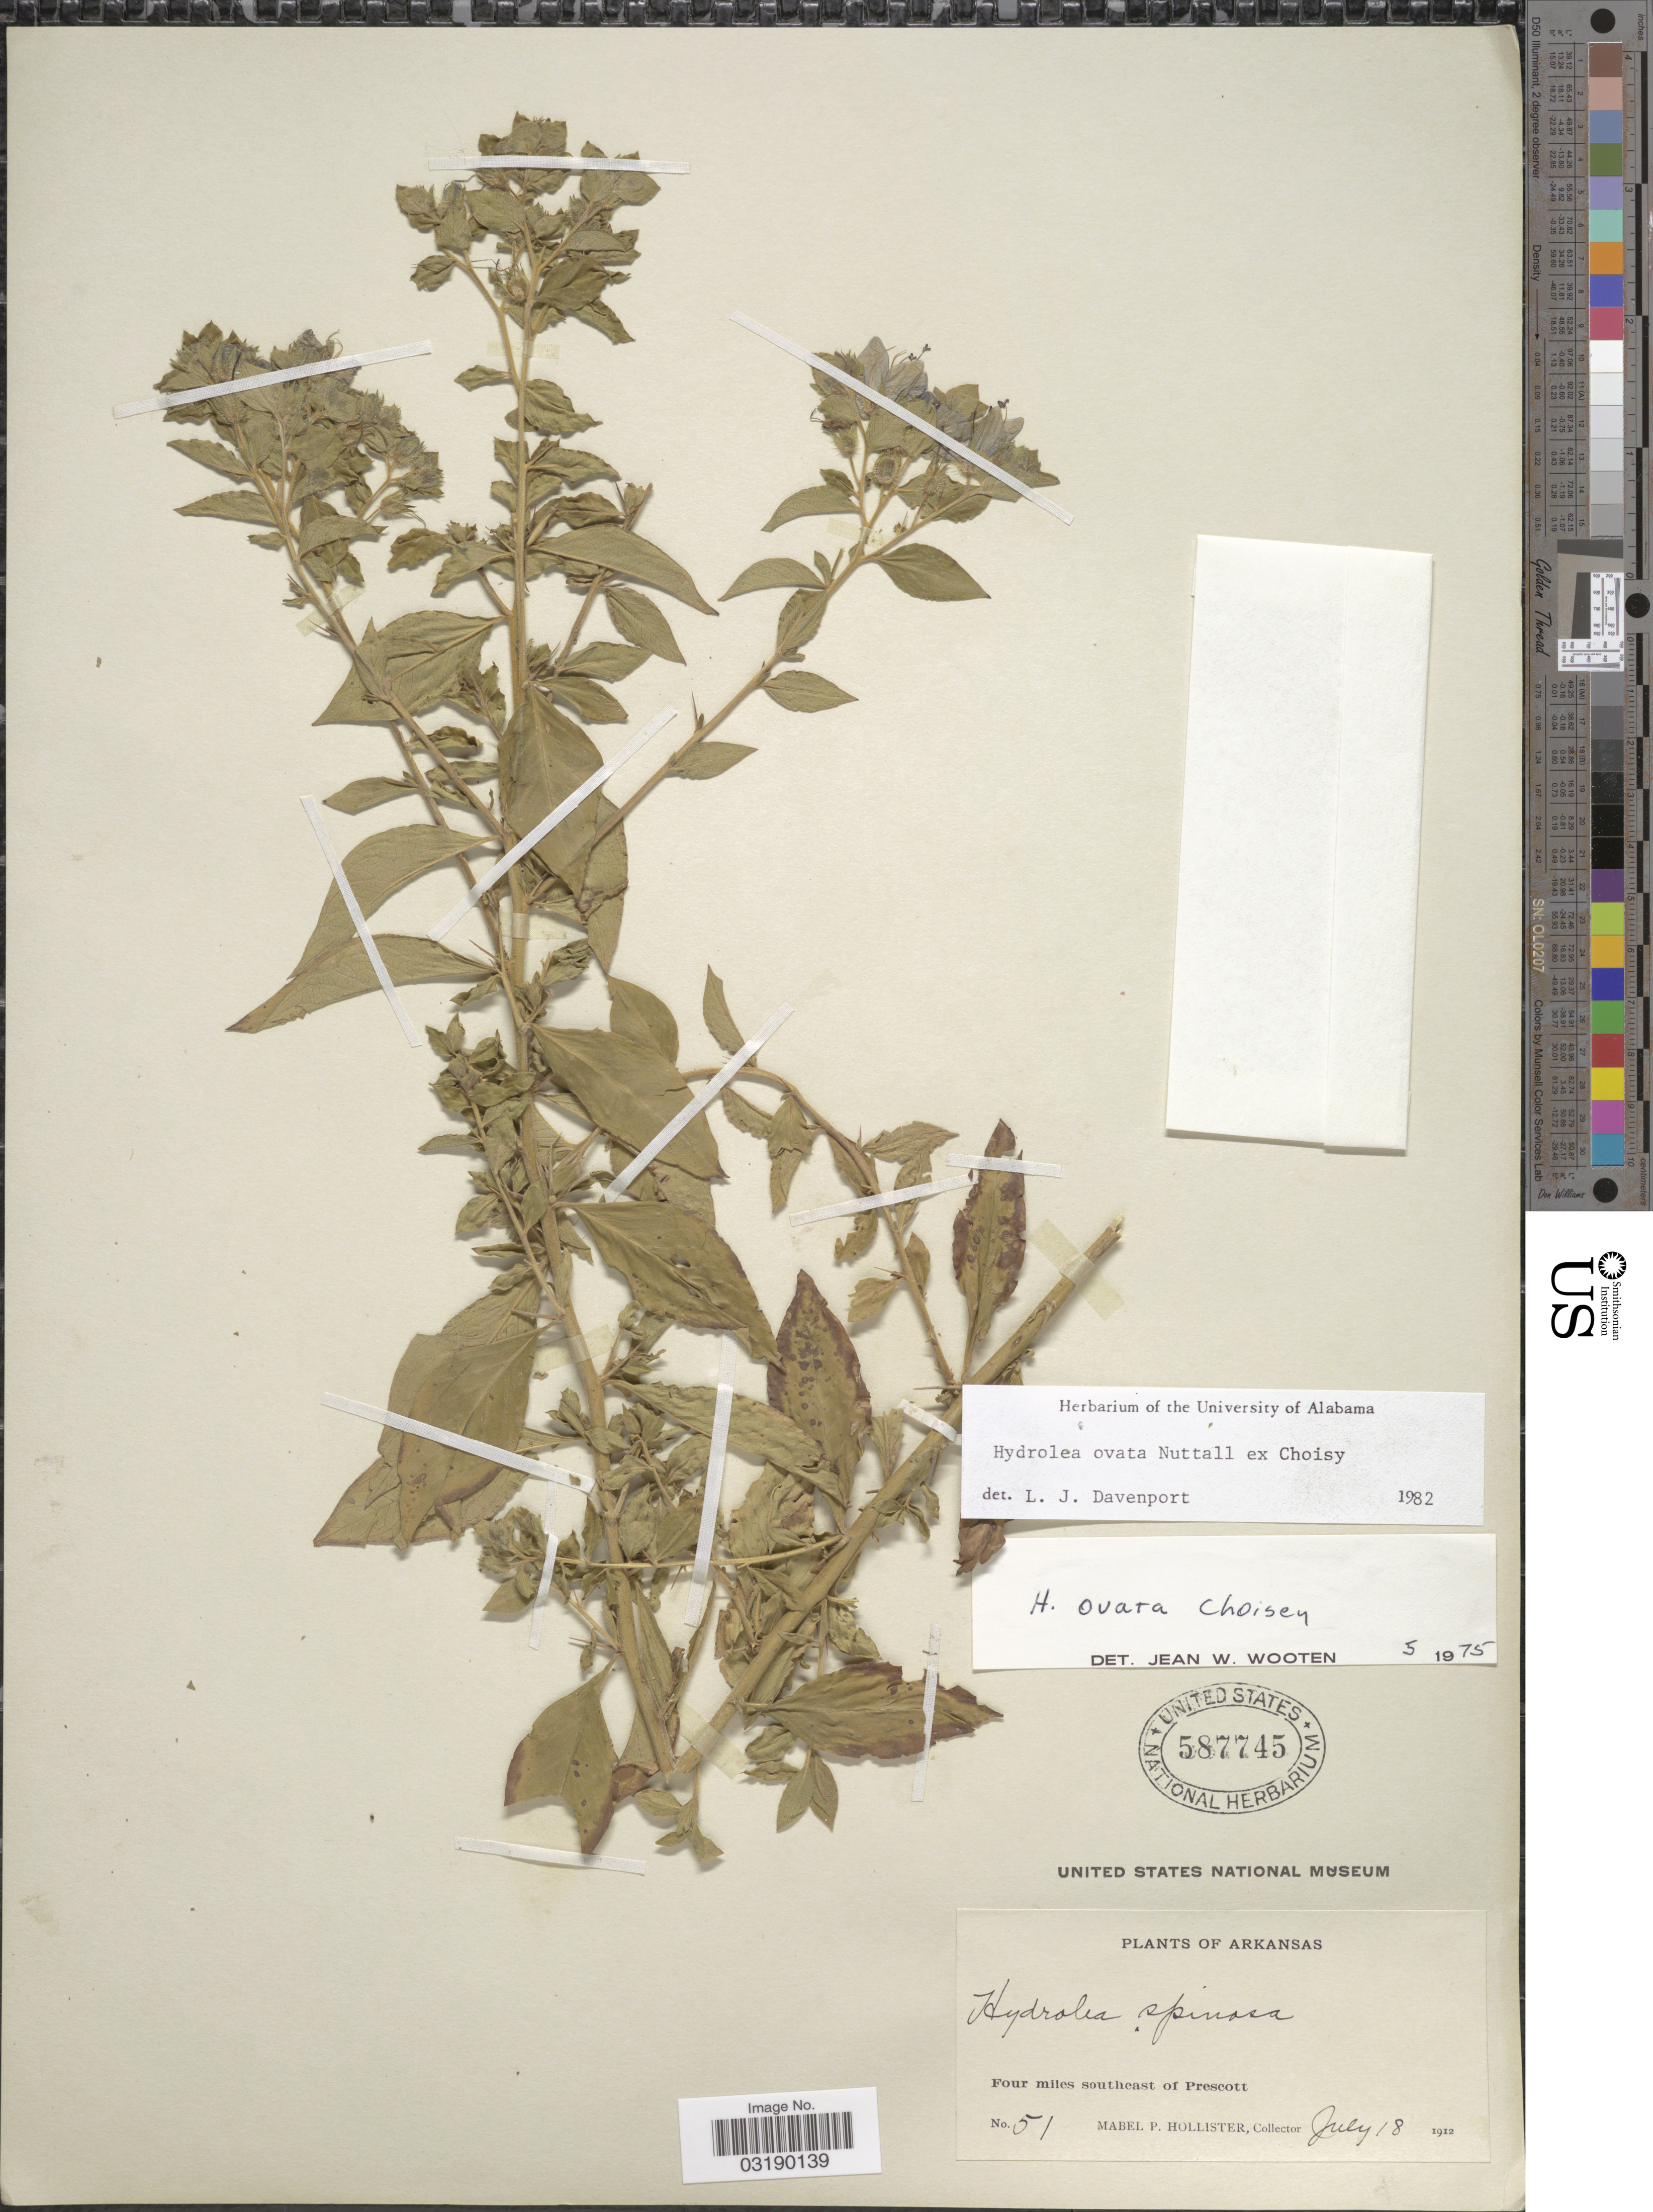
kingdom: Plantae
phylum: Tracheophyta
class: Magnoliopsida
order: Solanales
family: Hydroleaceae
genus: Hydrolea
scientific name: Hydrolea ovata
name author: Nutt. ex Choisy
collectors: M. Hollister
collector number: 51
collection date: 1912-07-18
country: United States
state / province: Arkansas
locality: Four miles southeast of Prescott.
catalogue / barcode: US 587745